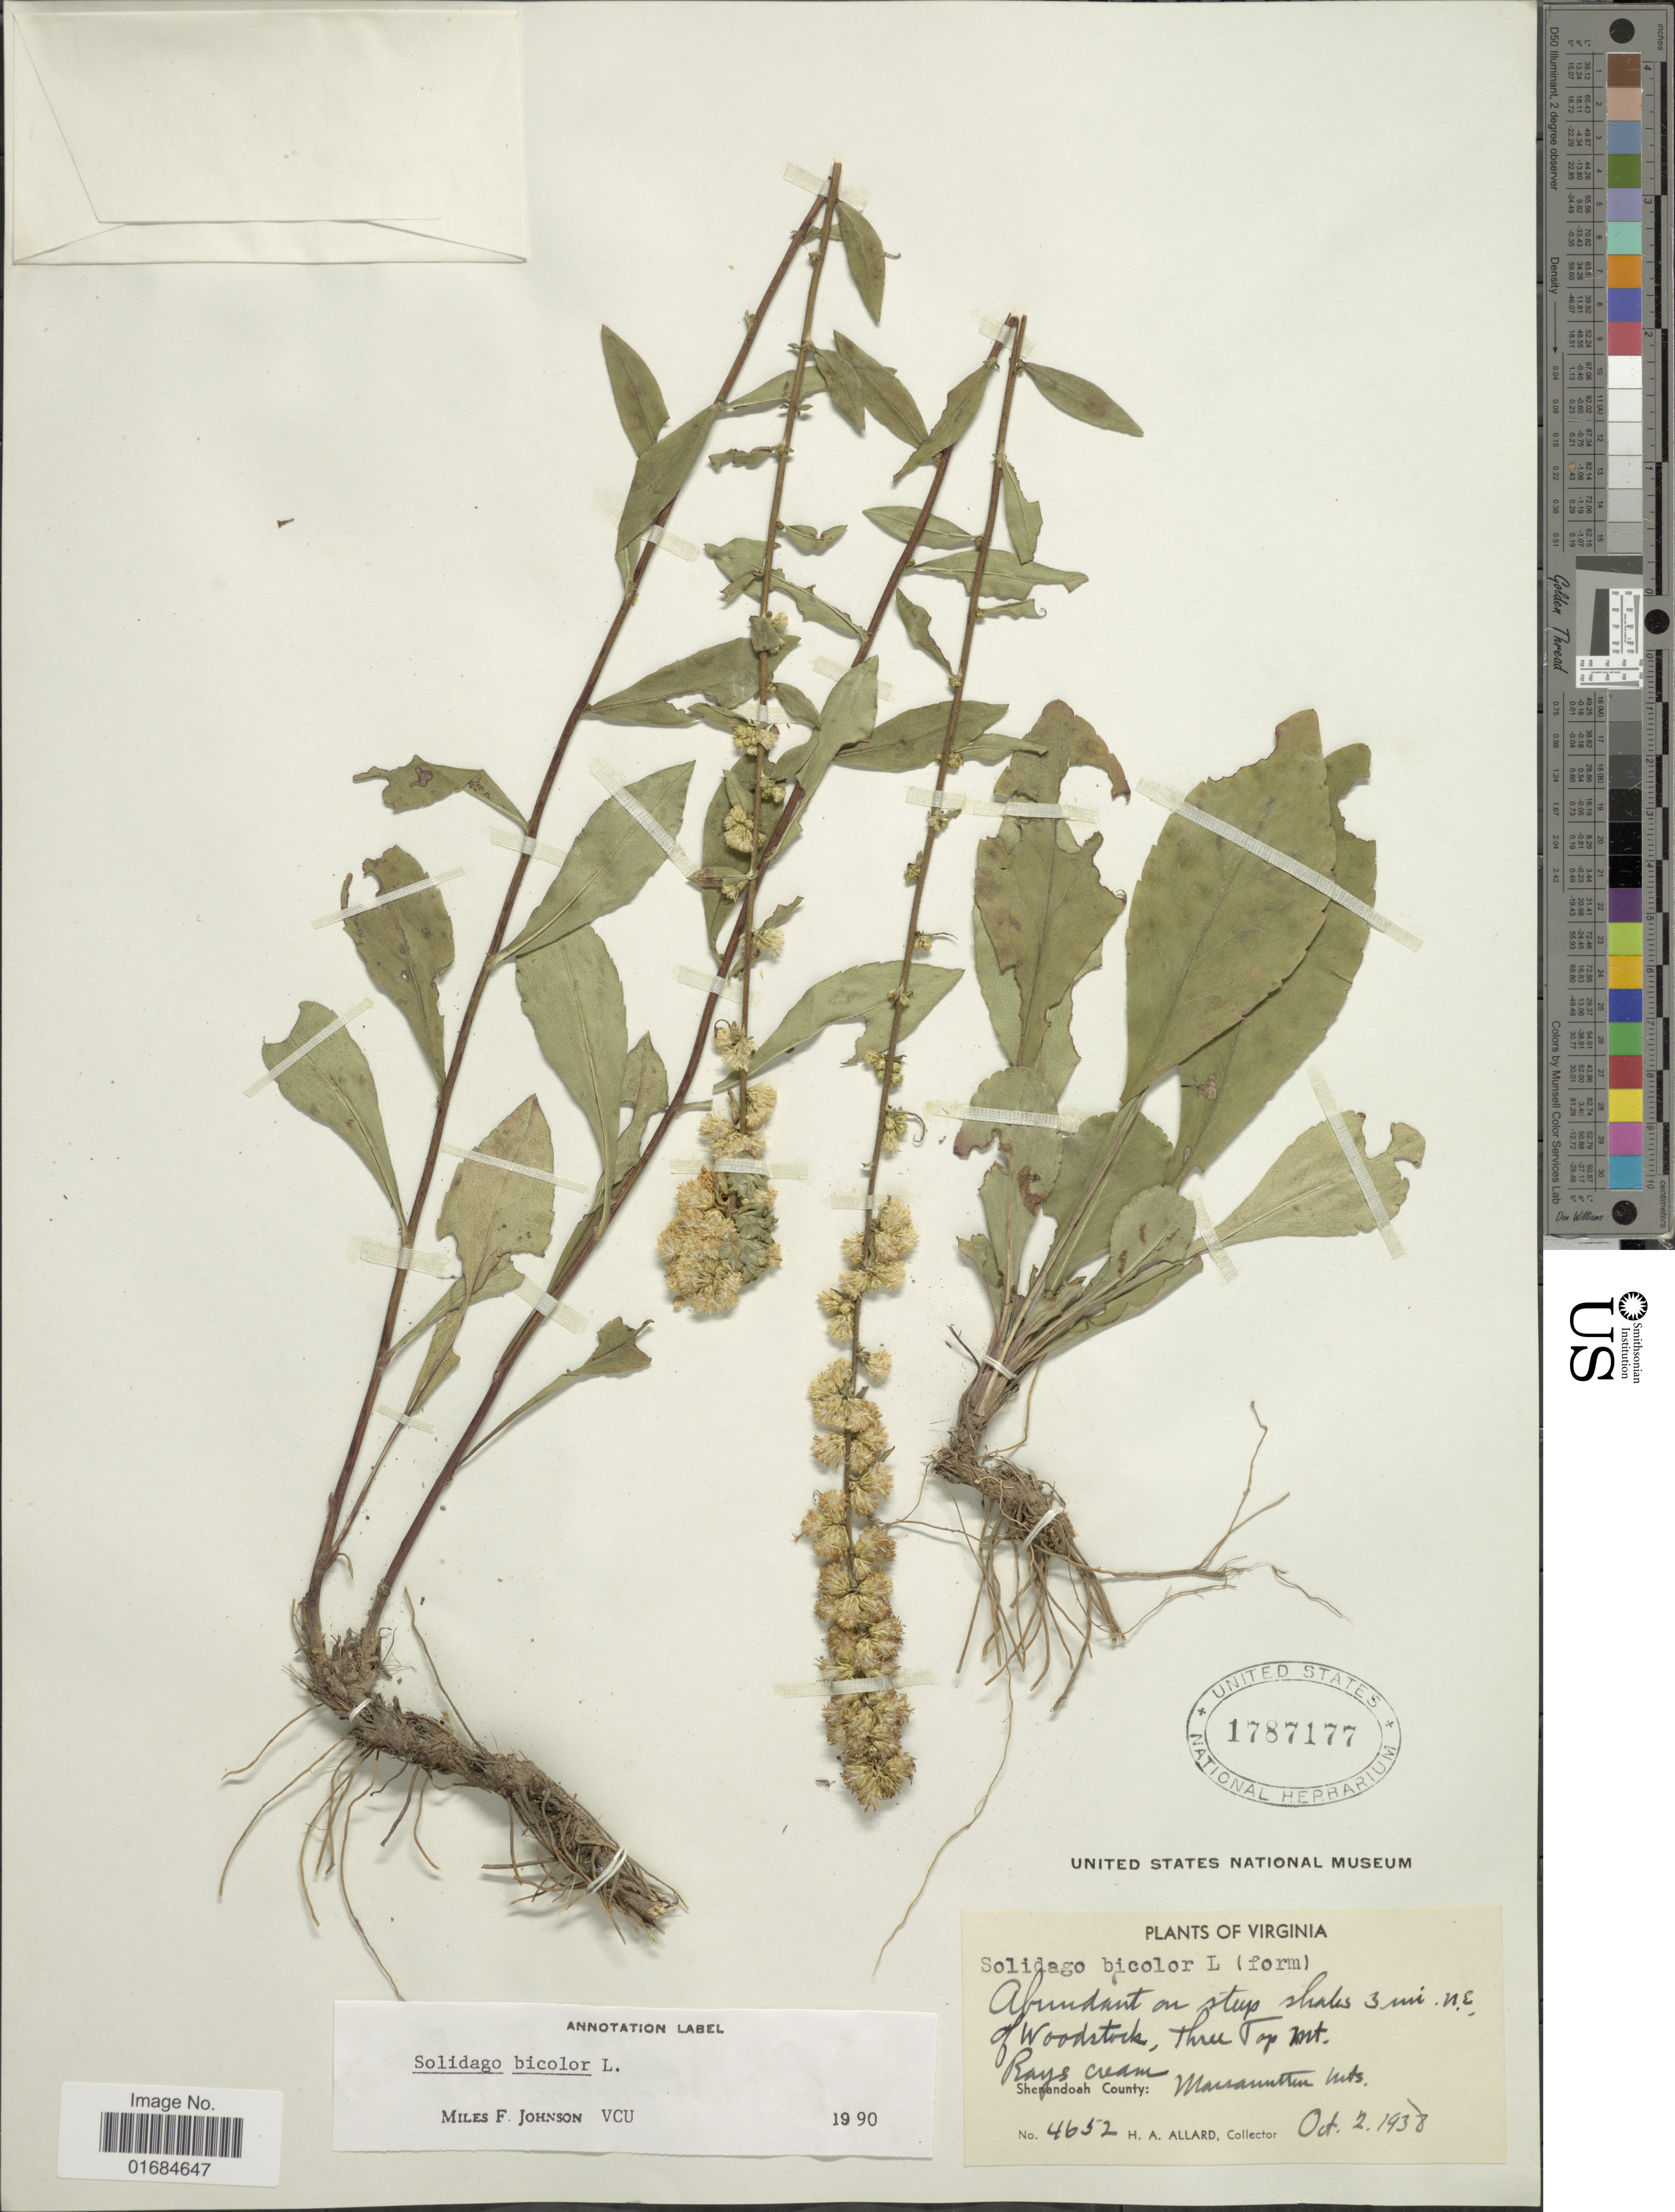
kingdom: Plantae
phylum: Tracheophyta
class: Magnoliopsida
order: Asterales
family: Asteraceae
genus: Solidago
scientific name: Solidago bicolor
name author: L.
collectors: H. A. Allard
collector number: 4652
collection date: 1938-10-02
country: United States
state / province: Virginia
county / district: Shenandoah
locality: Virginia. Rays cream, Shenandoah County: 3 mi. N.E. of Woodstock, Three Top Mt. Massanutten Mts.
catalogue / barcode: US 1787177